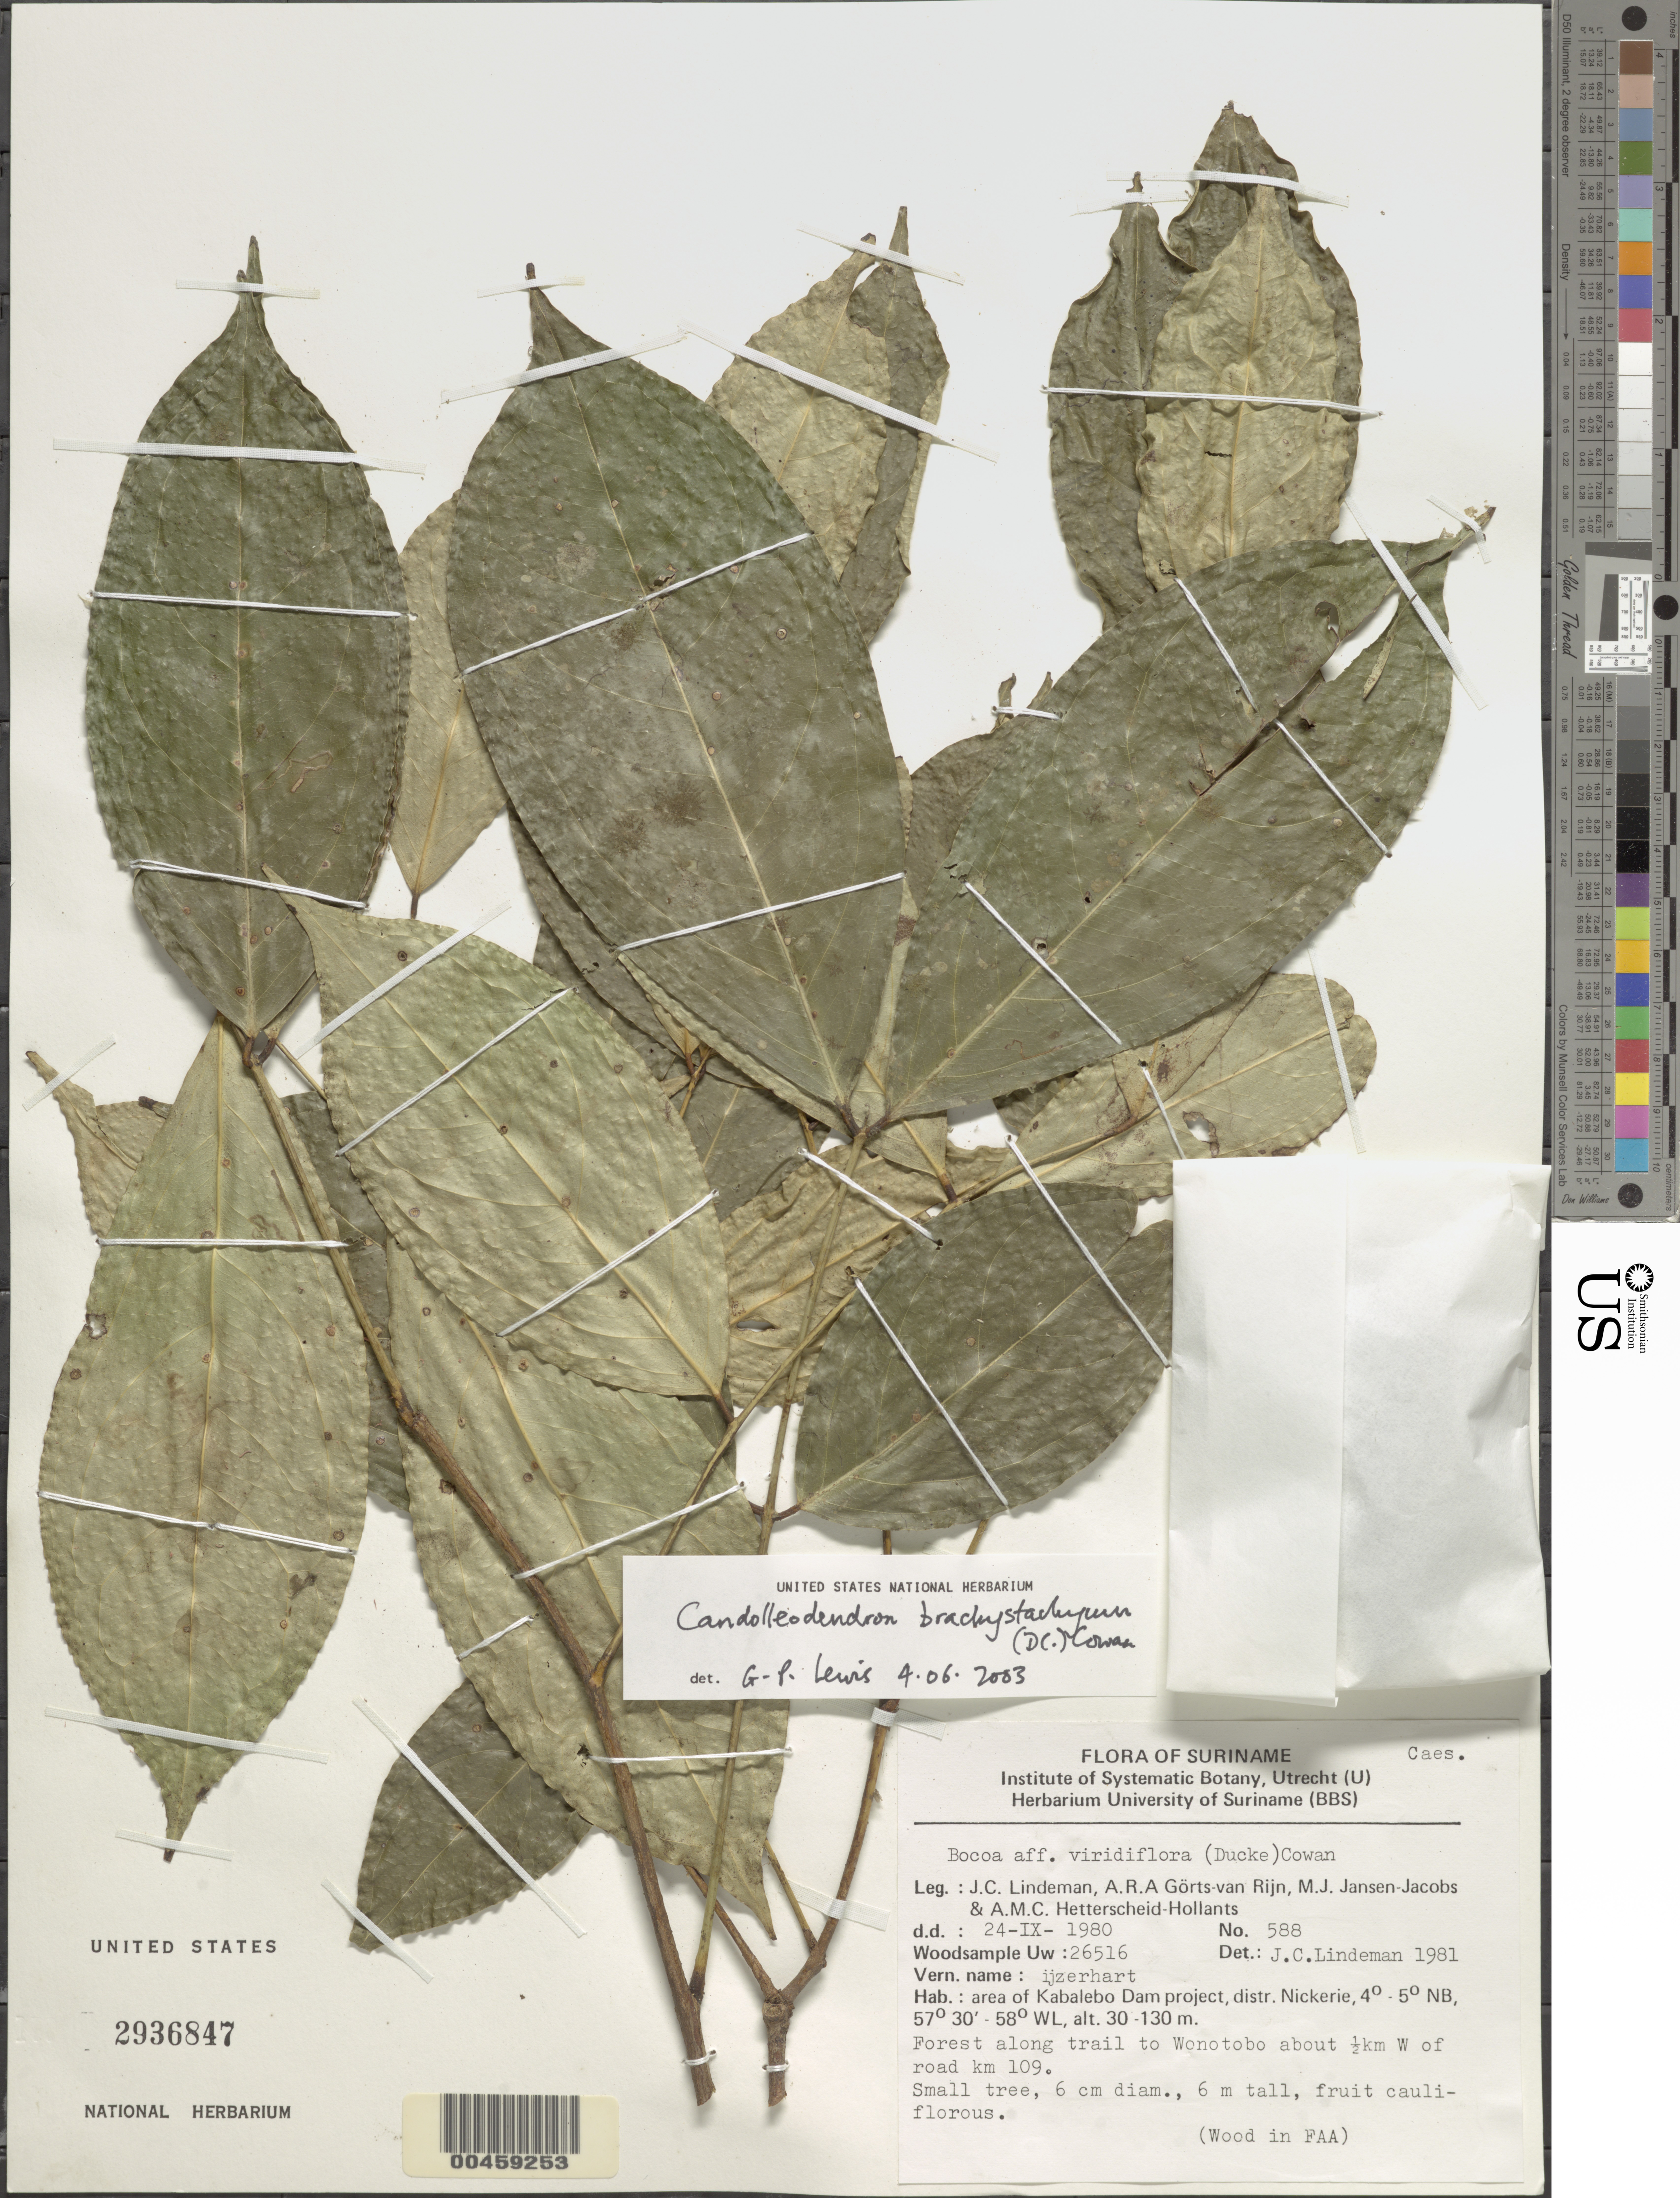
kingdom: Plantae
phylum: Tracheophyta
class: Magnoliopsida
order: Fabales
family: Fabaceae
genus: Candolleodendron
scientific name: Candolleodendron brachystachyum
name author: (DC.) R.S. Cowan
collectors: J. C. Lindeman, A. .R. A. Görts-van Rijn, M. J. Jansen-Jacobs & A. Hetterscheid-Hollants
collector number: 588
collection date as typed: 24 Sep 1980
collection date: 1980-09-24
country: Suriname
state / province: Nickerie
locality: Wonotobo, trail to; 0.5 km w of road, km 109; area of kabelo dam project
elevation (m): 30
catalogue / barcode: US 2936847